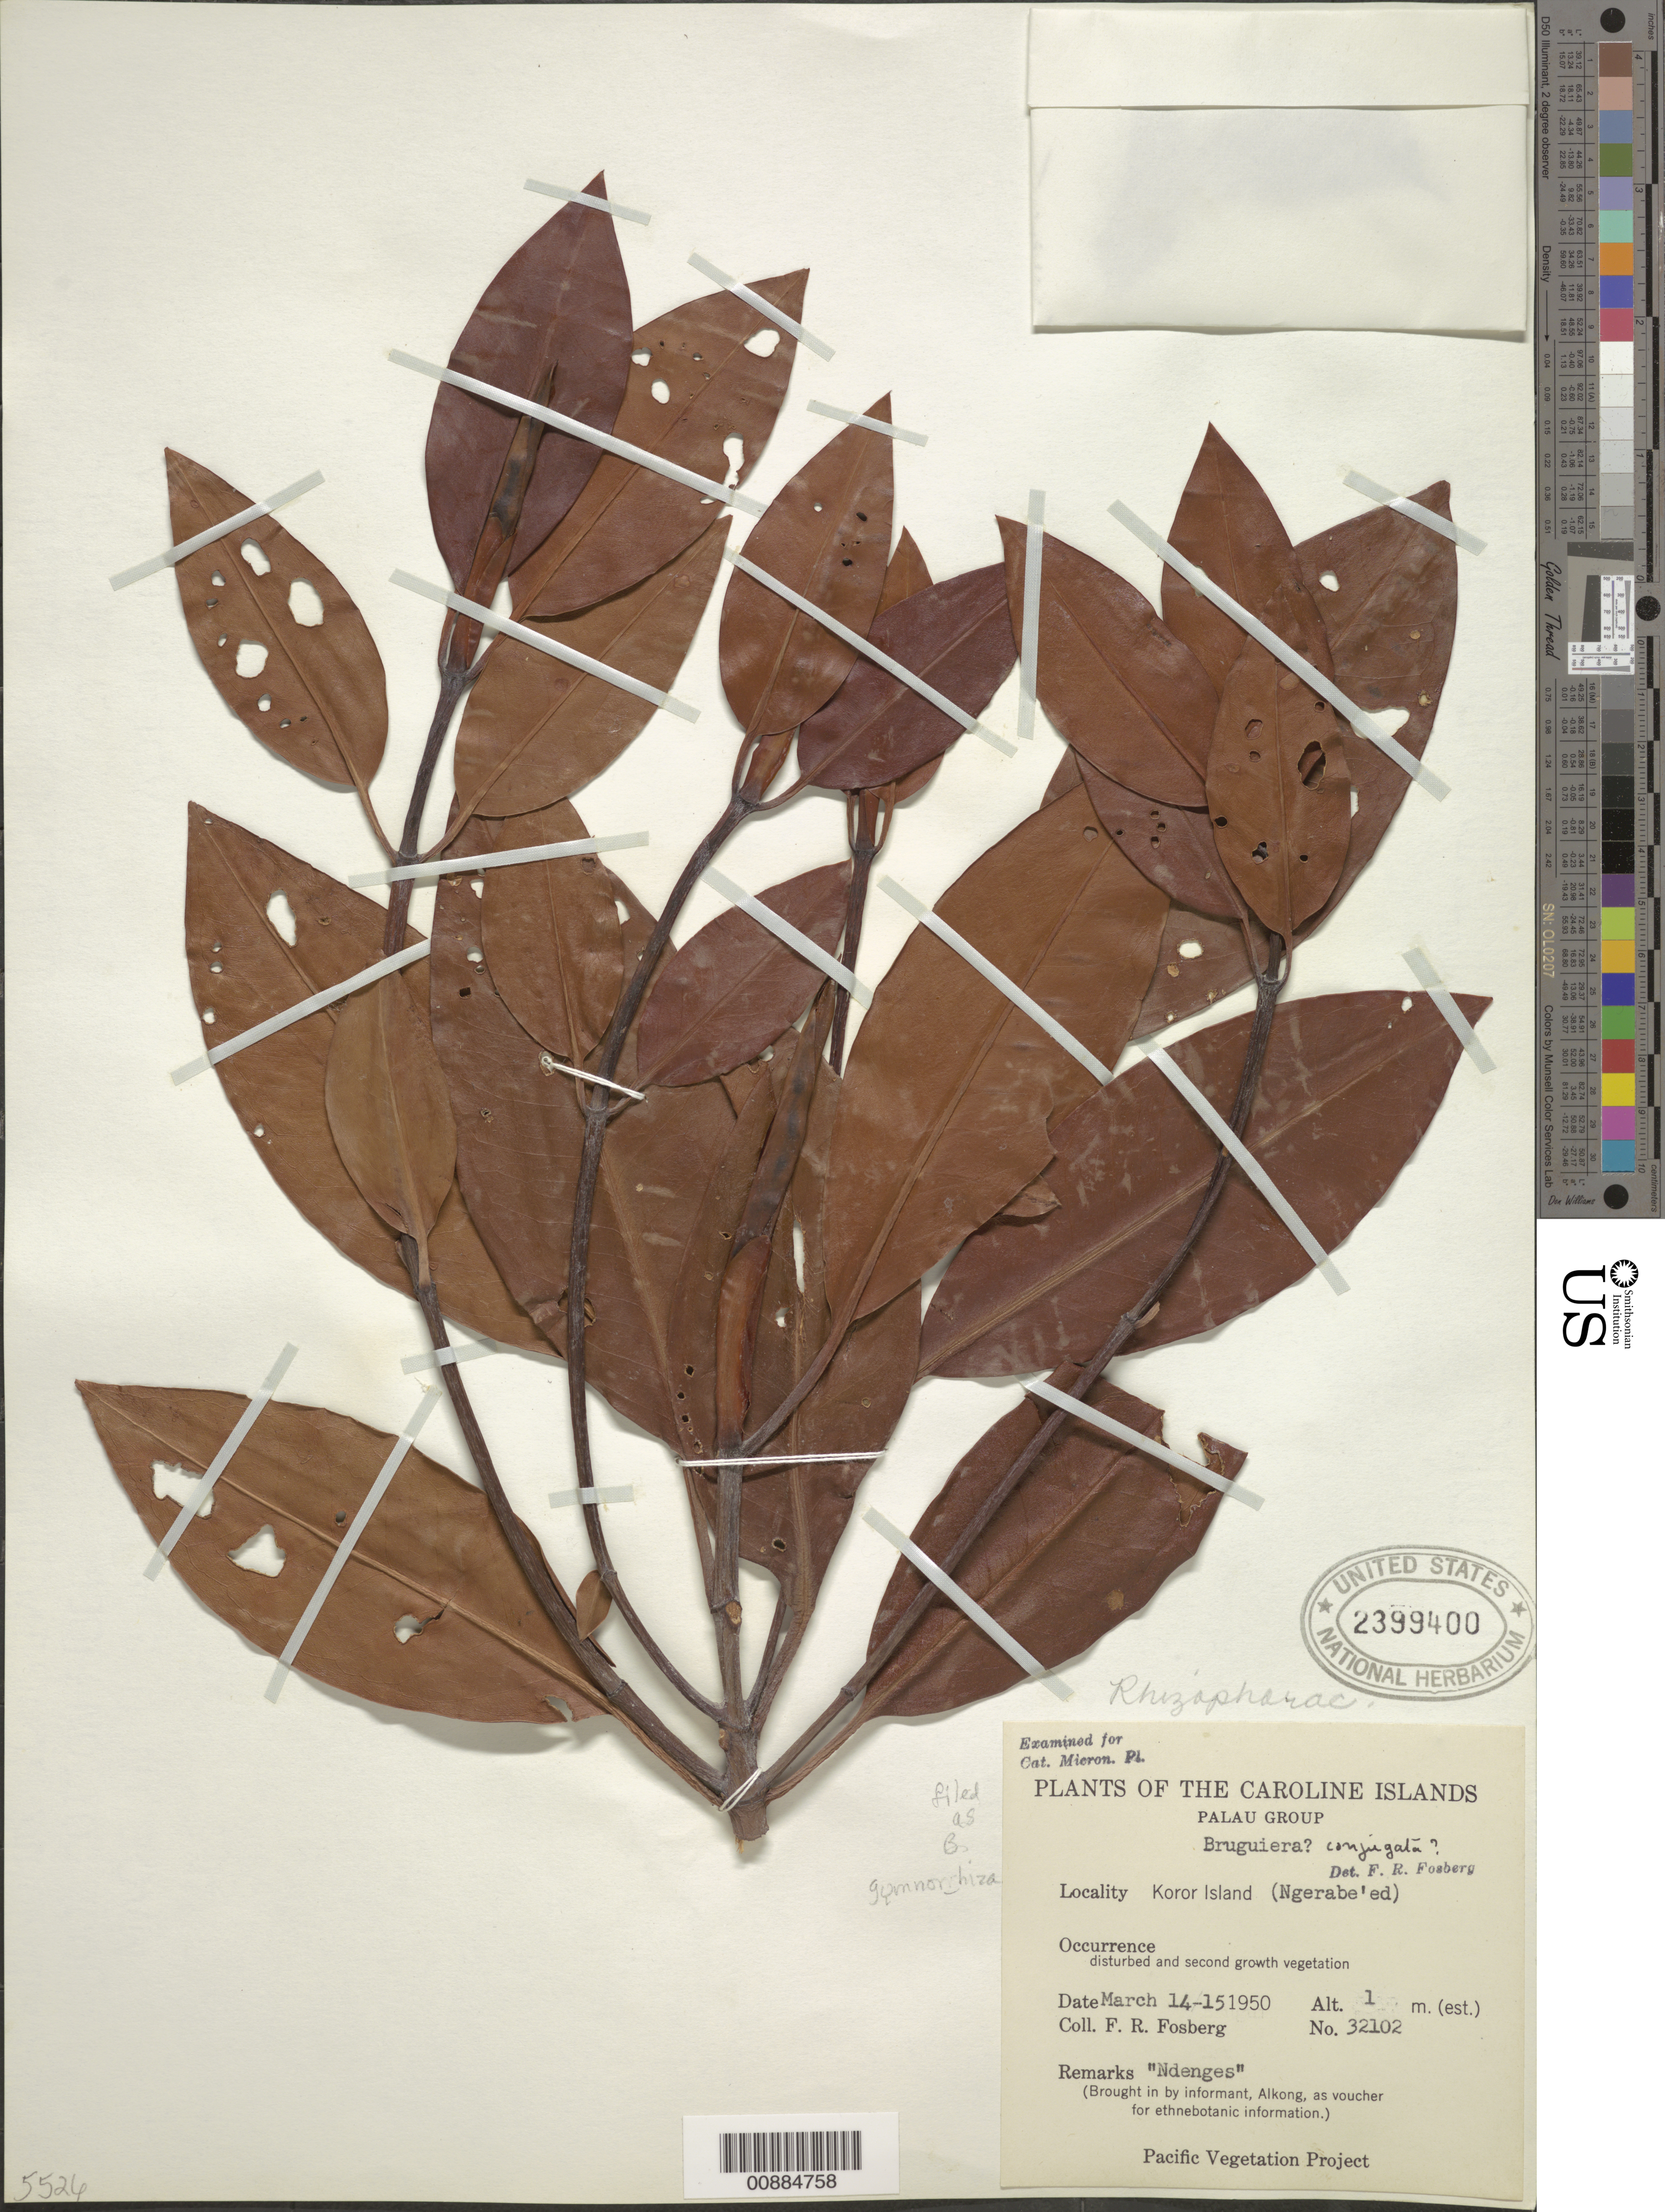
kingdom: Plantae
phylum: Tracheophyta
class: Magnoliopsida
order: Malpighiales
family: Rhizophoraceae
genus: Bruguiera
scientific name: Bruguiera gymnorhiza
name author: (L.) Savigny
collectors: F. R. Fosberg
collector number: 32102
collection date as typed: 14 Mar 1950 to 15 Mar 1950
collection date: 1950-03-14/1950-03-15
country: Palau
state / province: Koror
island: Oreor (Koror)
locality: Ngerabe'ed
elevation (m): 1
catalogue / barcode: US 2399400